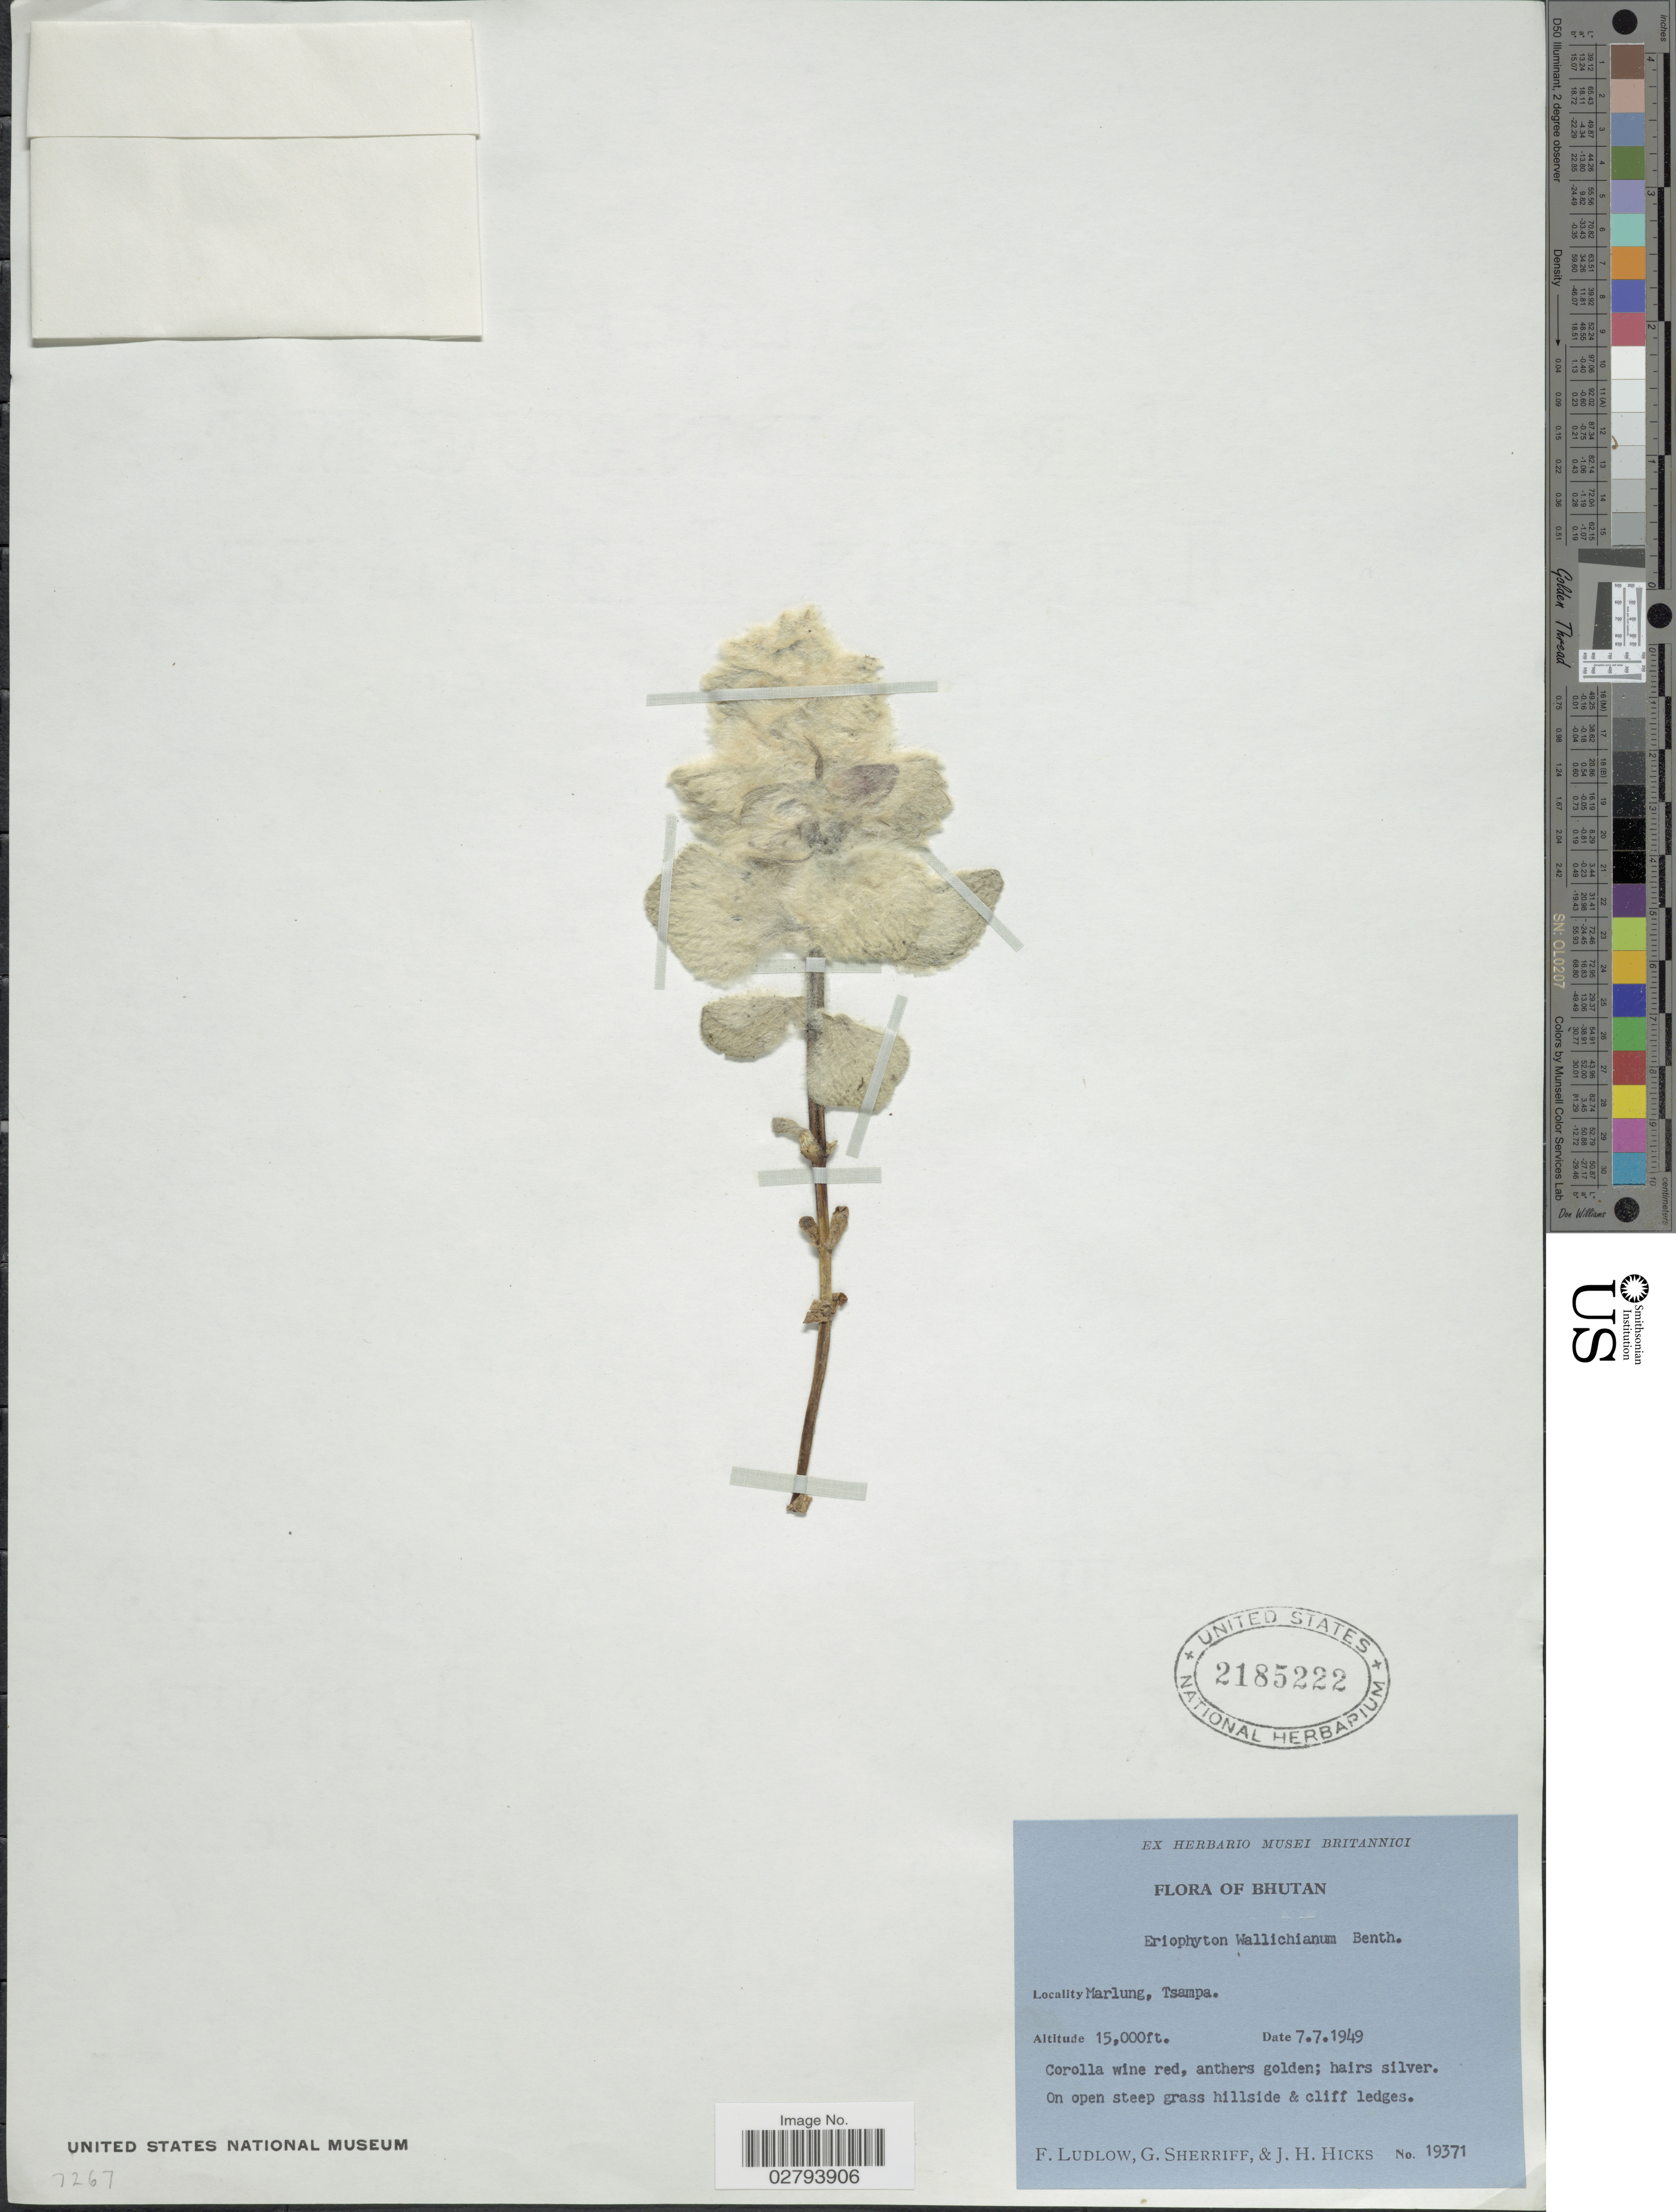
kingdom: Plantae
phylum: Tracheophyta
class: Magnoliopsida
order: Lamiales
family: Lamiaceae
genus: Eriophyton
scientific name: Eriophyton wallichianum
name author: Hook. f.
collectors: F. Ludlow, G. Sherriff & J. H. Hicks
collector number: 19371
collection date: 1949-07-07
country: Bhutan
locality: Marlung, Tsampa.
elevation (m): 4572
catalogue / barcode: US 2185222